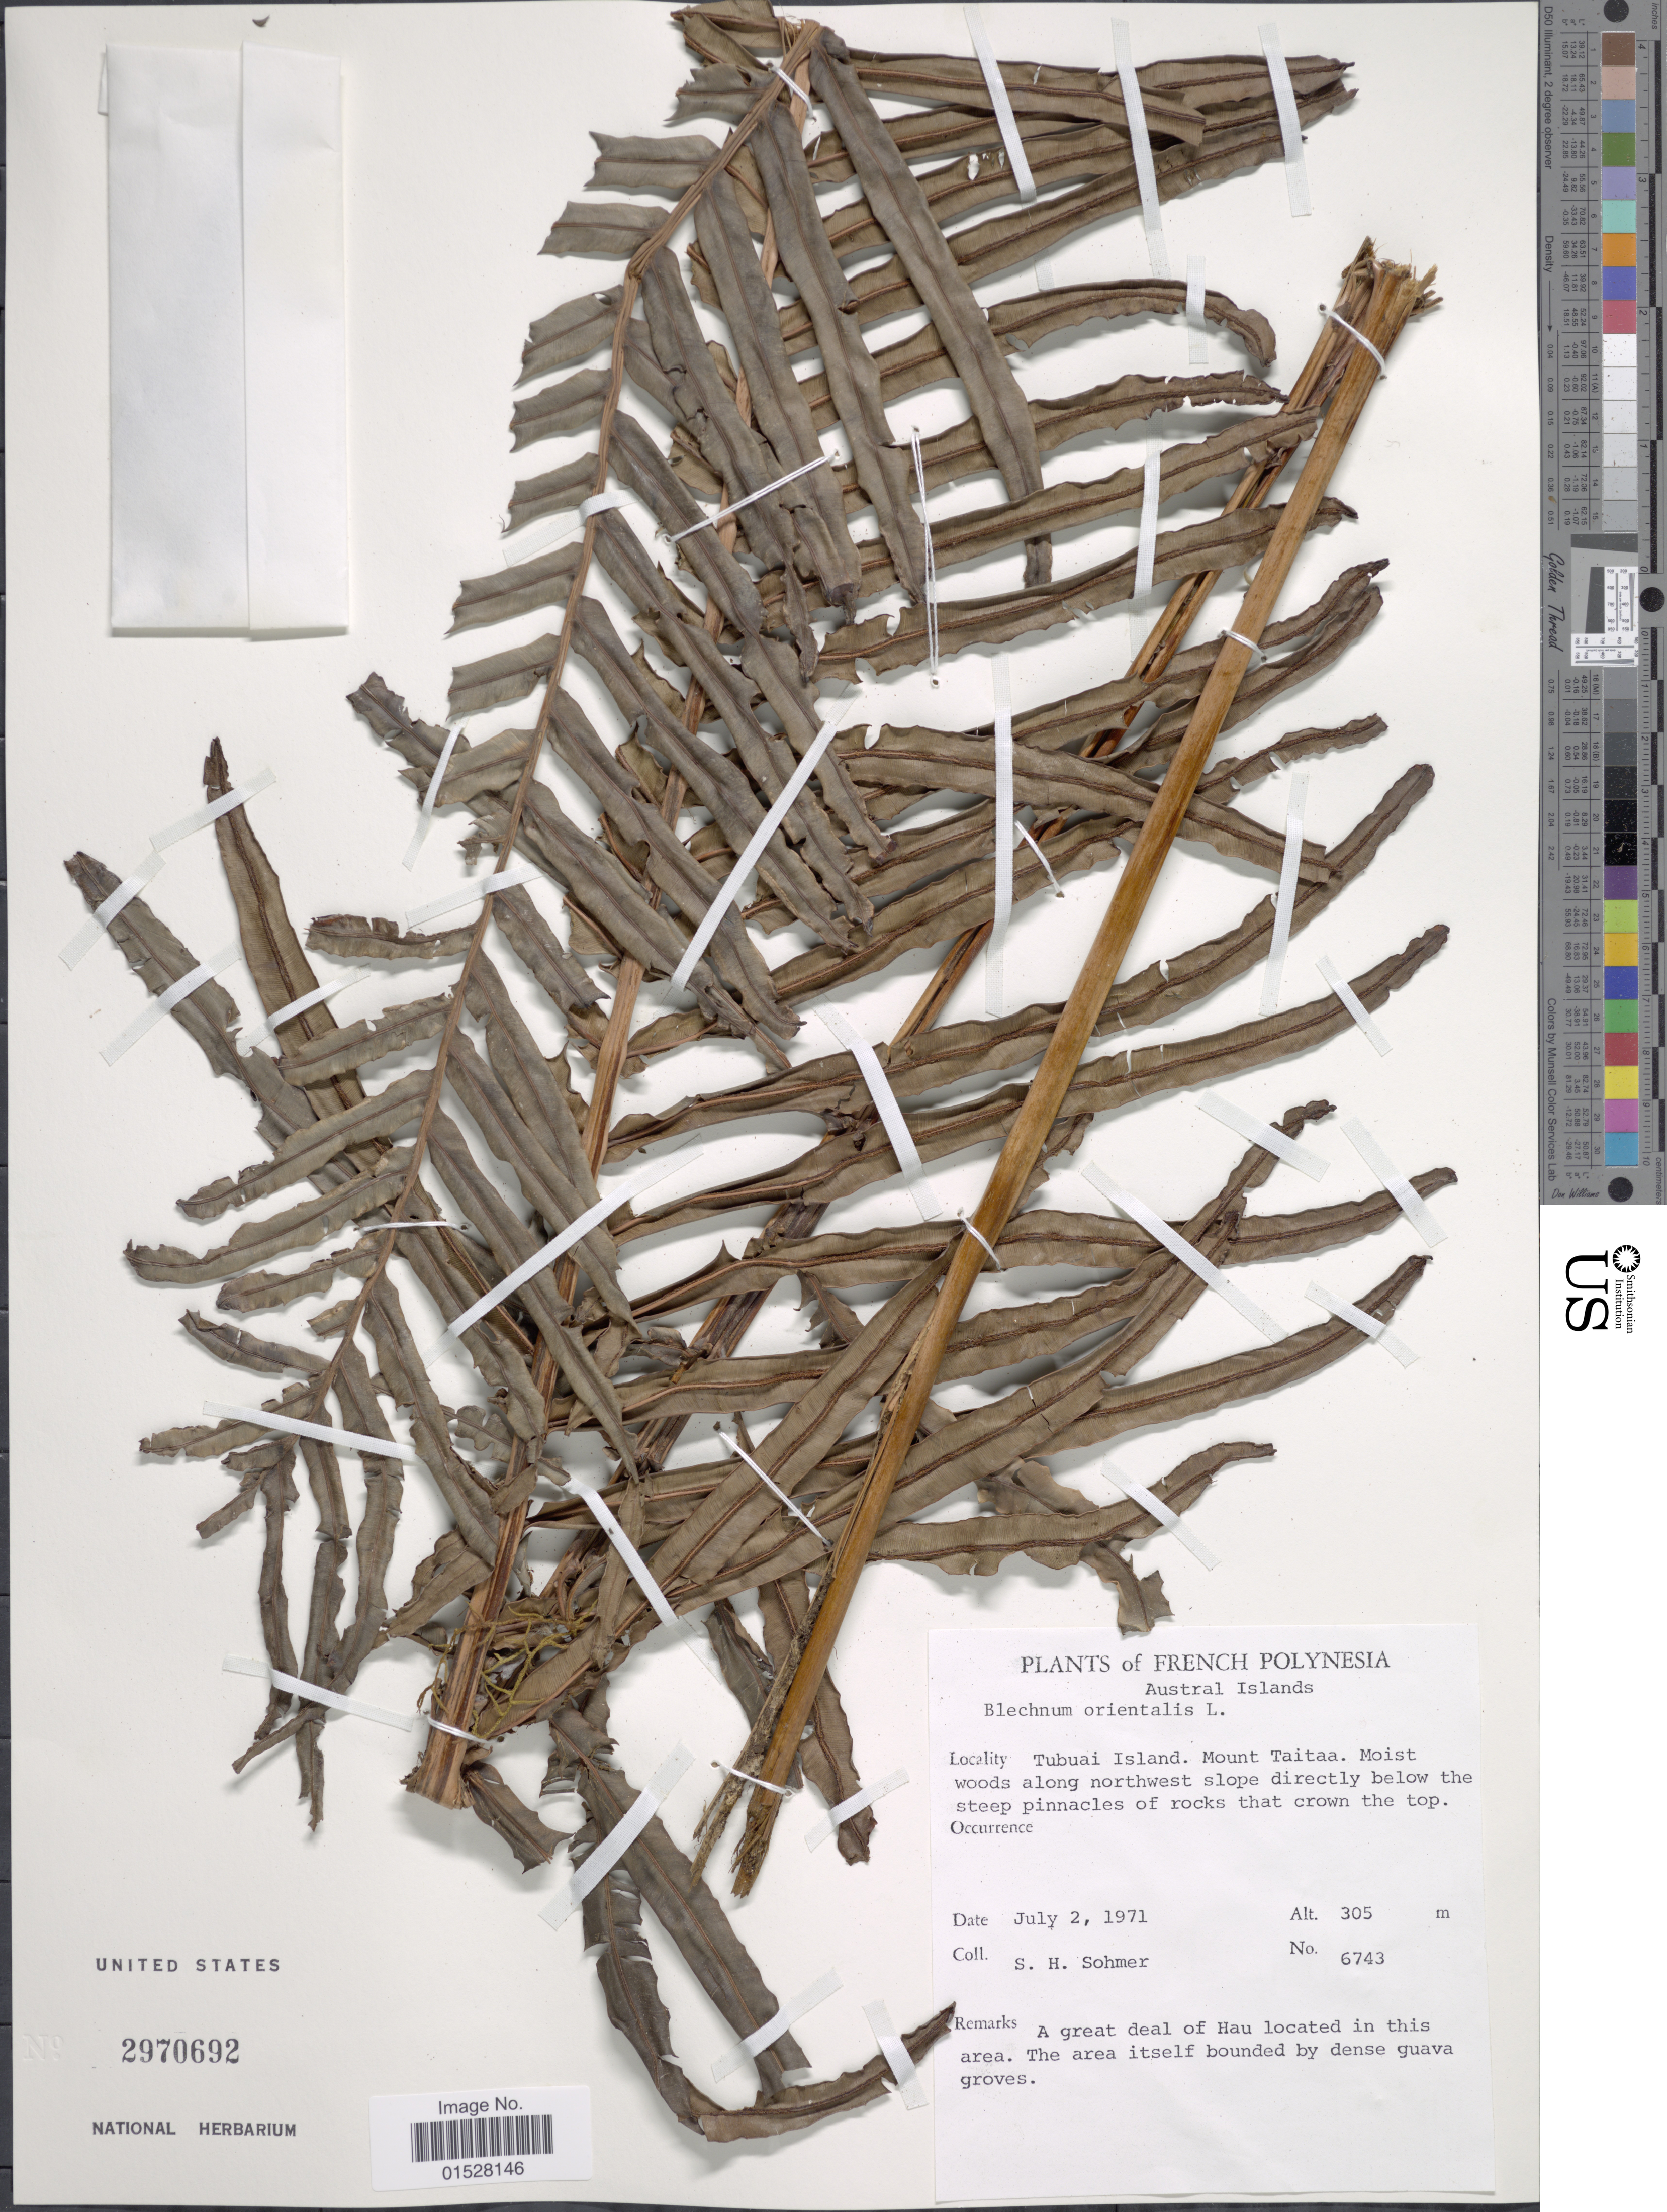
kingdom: Plantae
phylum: Tracheophyta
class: Polypodiopsida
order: Polypodiales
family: Blechnaceae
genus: Blechnum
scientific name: Blechnum orientale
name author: L.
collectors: S. H. Sohmer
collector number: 6743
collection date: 1971-07-02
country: French Polynesia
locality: Austral Islands, Tubuai Isalnd, Mount Taitaa.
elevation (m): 305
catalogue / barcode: US 2970692